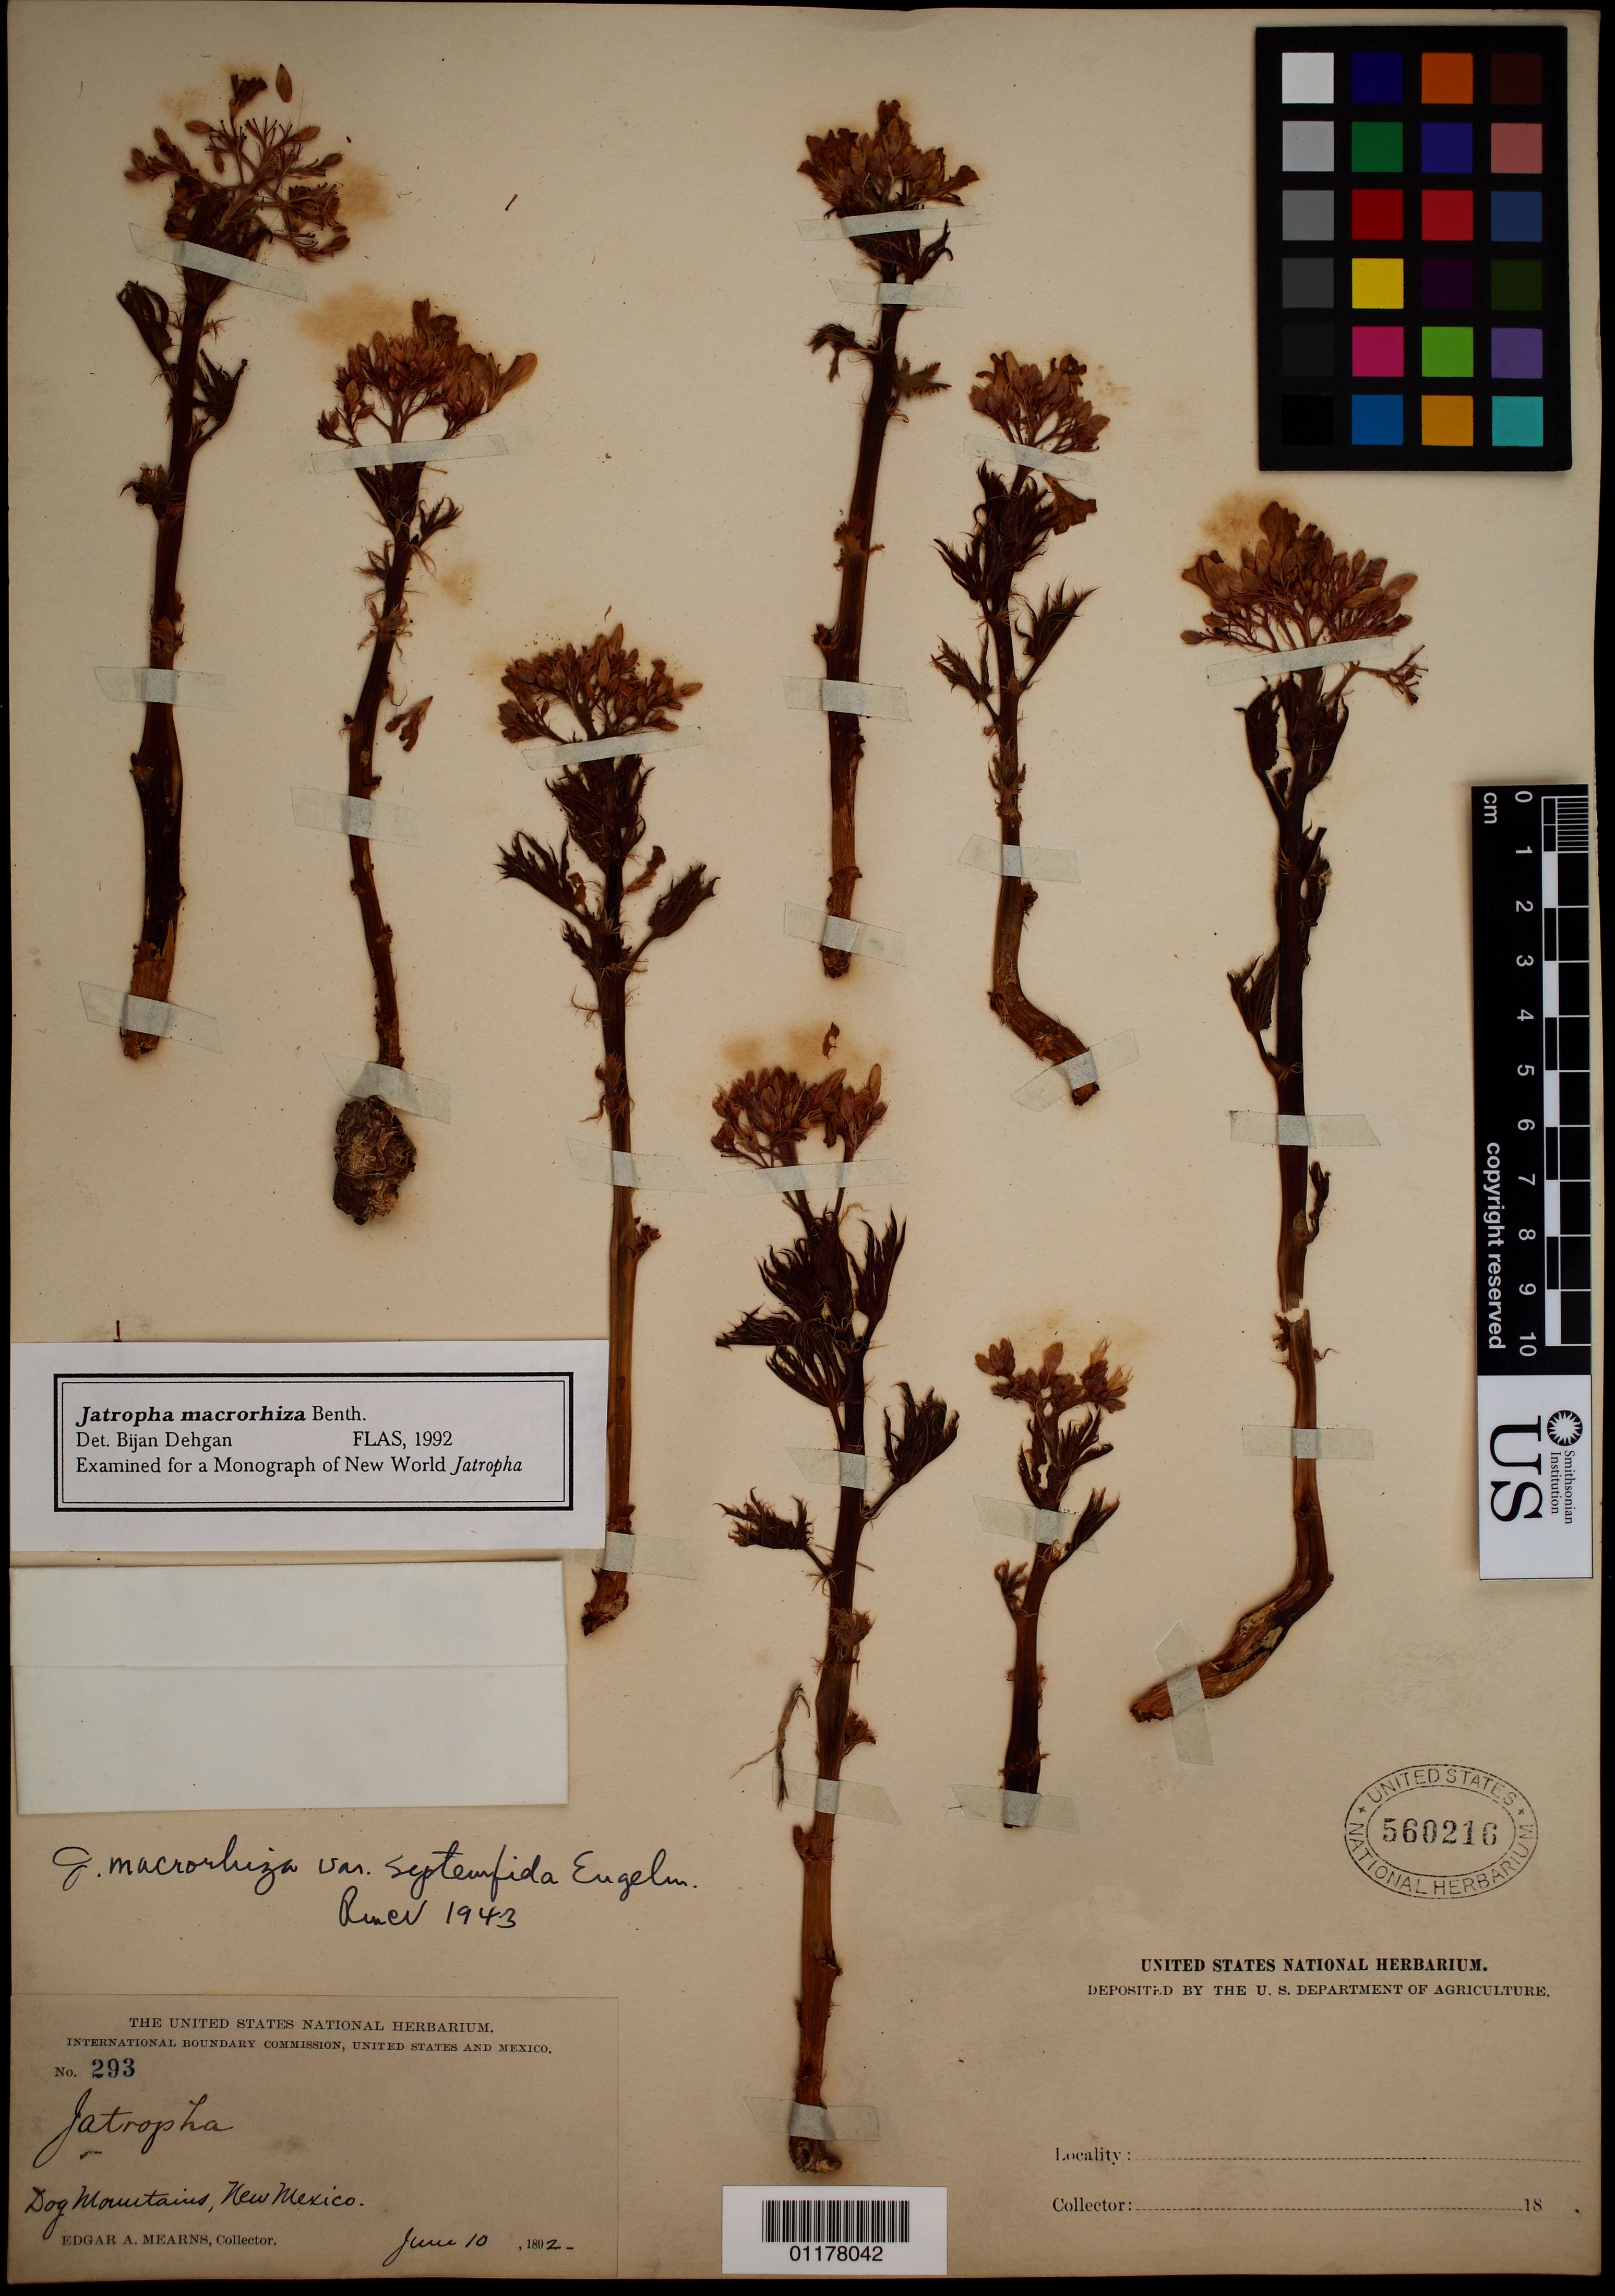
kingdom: Plantae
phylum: Tracheophyta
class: Magnoliopsida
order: Malpighiales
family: Euphorbiaceae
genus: Jatropha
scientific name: Jatropha macrorhiza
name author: Benth.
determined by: Dehgan, B.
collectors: E. A. Mearns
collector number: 293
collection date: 1892-06-10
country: United States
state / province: New Mexico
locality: Dog Mountains.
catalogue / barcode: US 560216